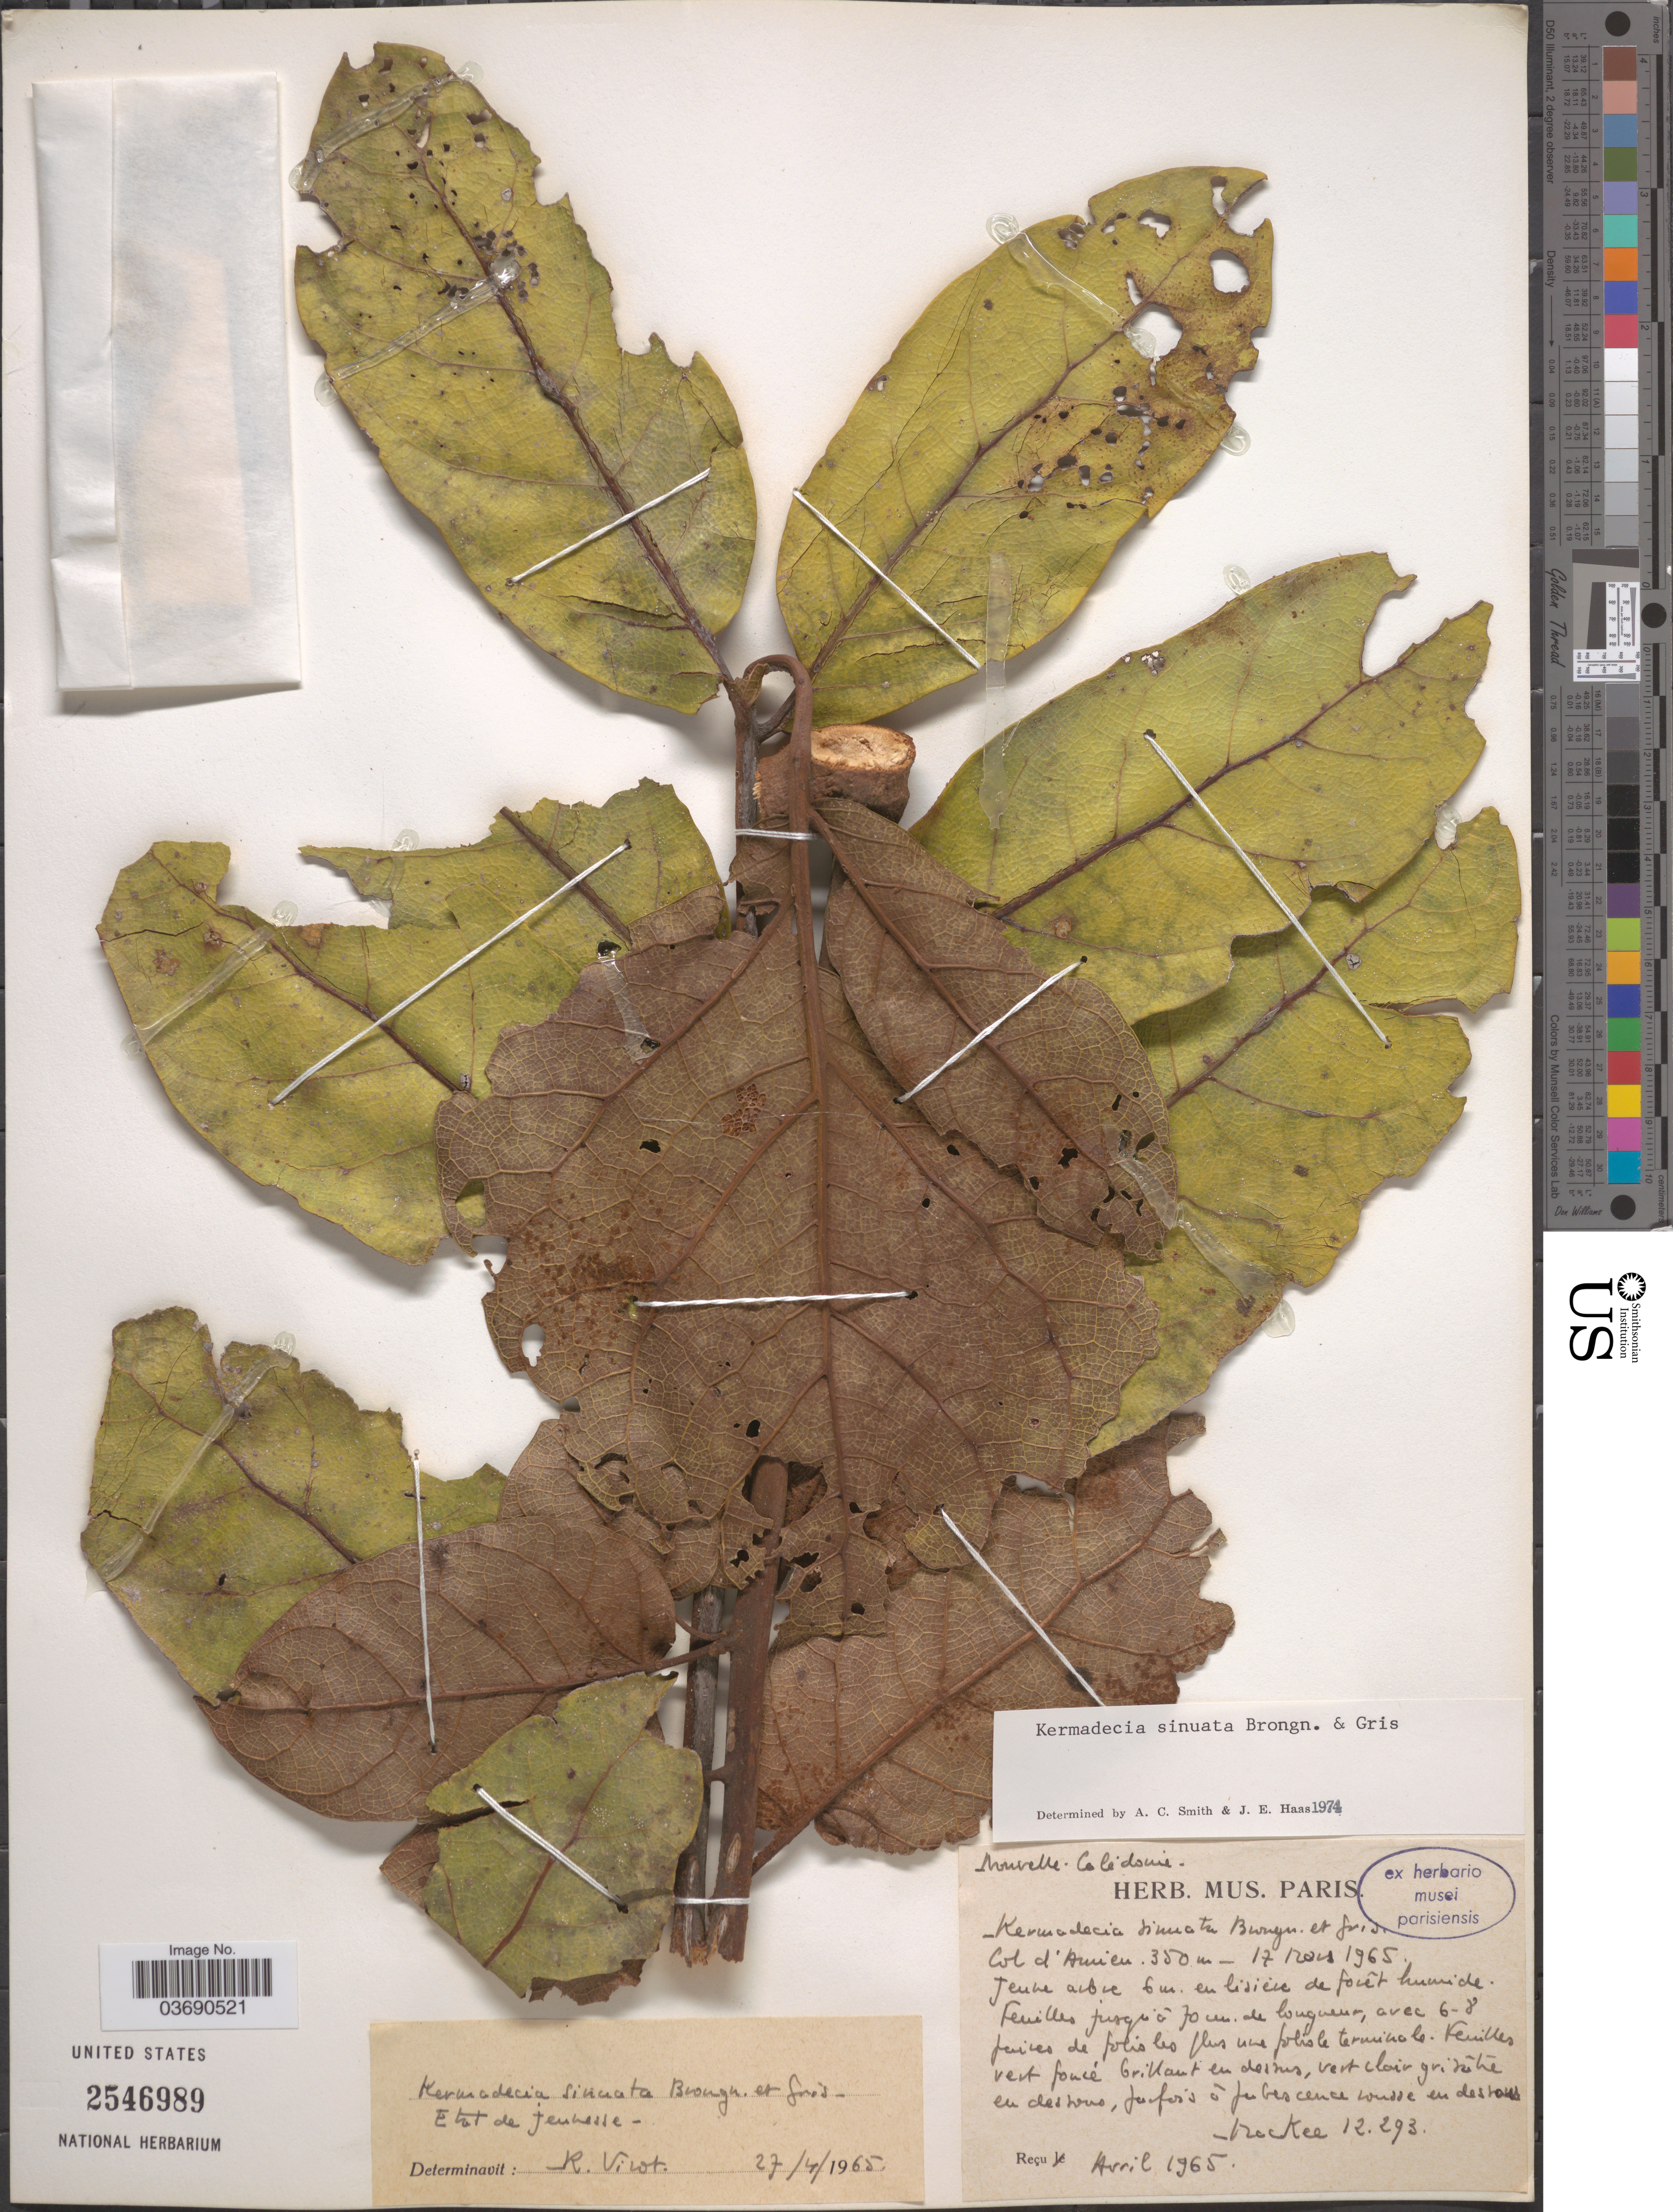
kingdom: Plantae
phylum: Tracheophyta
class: Magnoliopsida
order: Proteales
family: Proteaceae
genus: Kermadecia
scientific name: Kermadecia sinuata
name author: Brongn. & Gris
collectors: MacKee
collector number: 12293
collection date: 1965-03-17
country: New Caledonia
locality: Col d' Amieu.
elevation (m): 350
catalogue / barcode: US 2546989